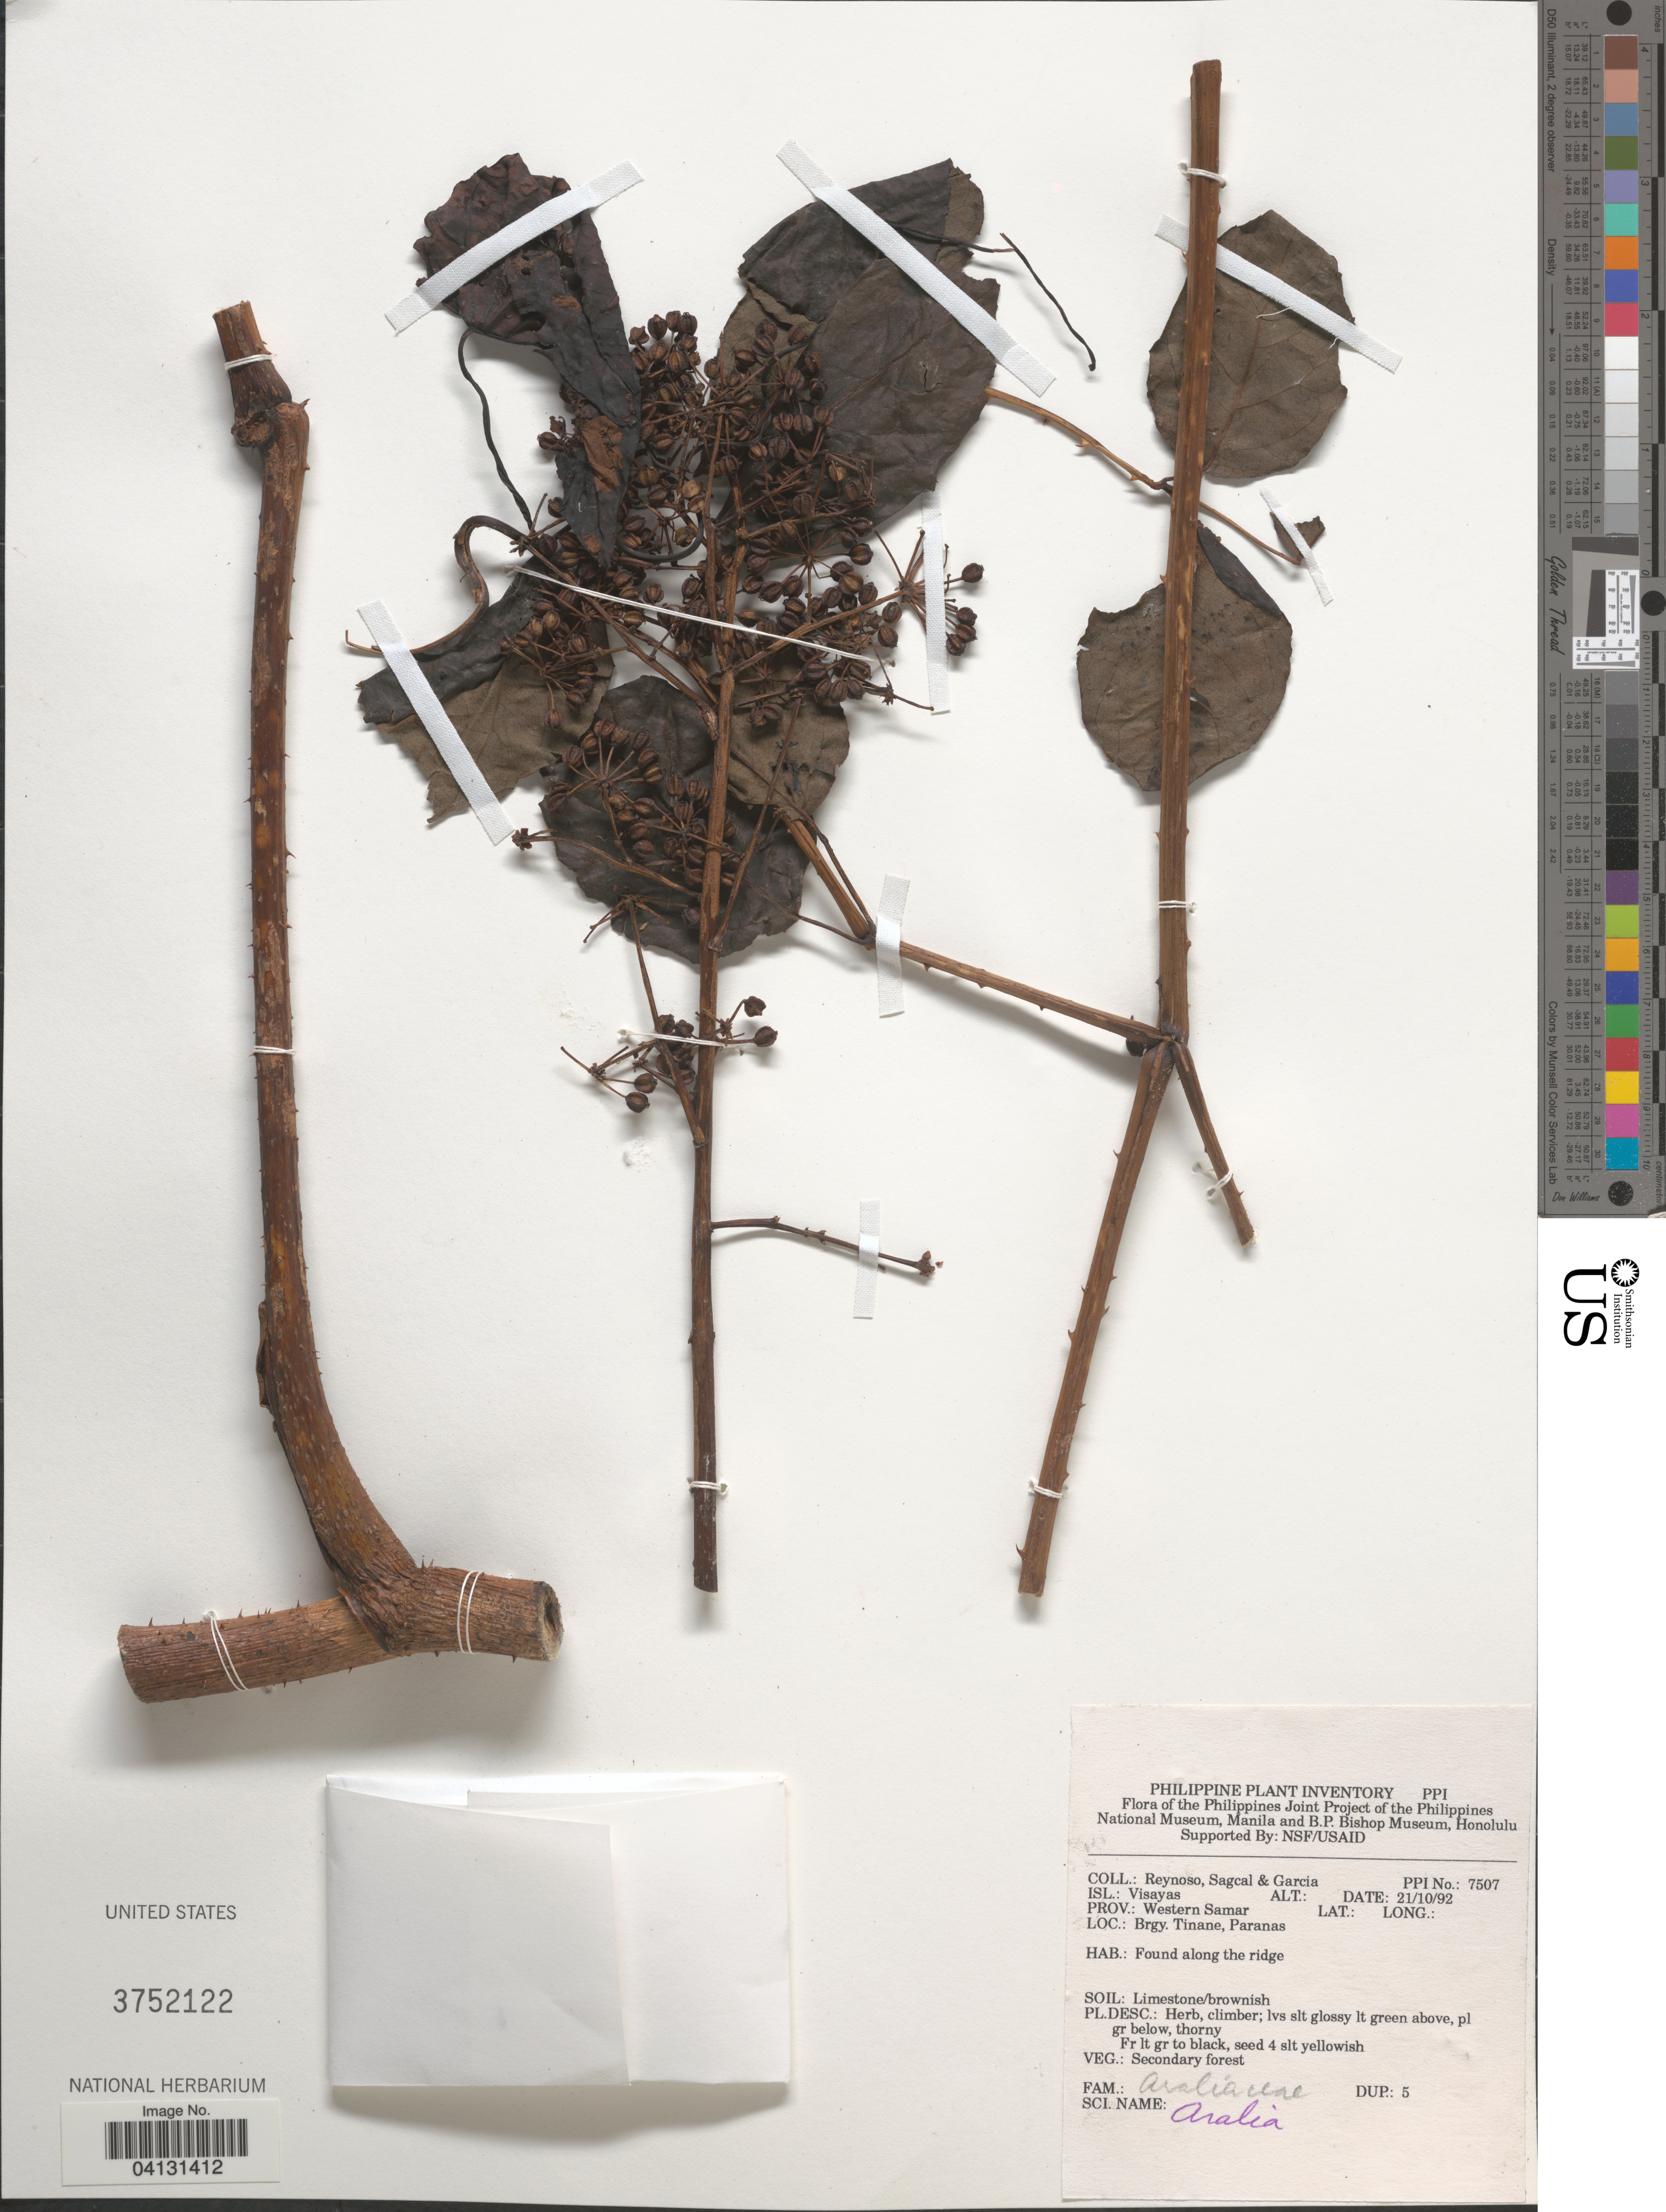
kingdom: Plantae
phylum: Tracheophyta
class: Magnoliopsida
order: Apiales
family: Araliaceae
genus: Aralia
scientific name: Aralia sp.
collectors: E. Reynoso, E. Sagcal & H. Garcia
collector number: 7507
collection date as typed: Transcribed d/m/y: 21/10/92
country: Philippines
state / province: Eastern Visayas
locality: Isl.: Visayas. Prov.: Western Samar. Brgy. Tinane, Paranas.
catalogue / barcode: US 3752122